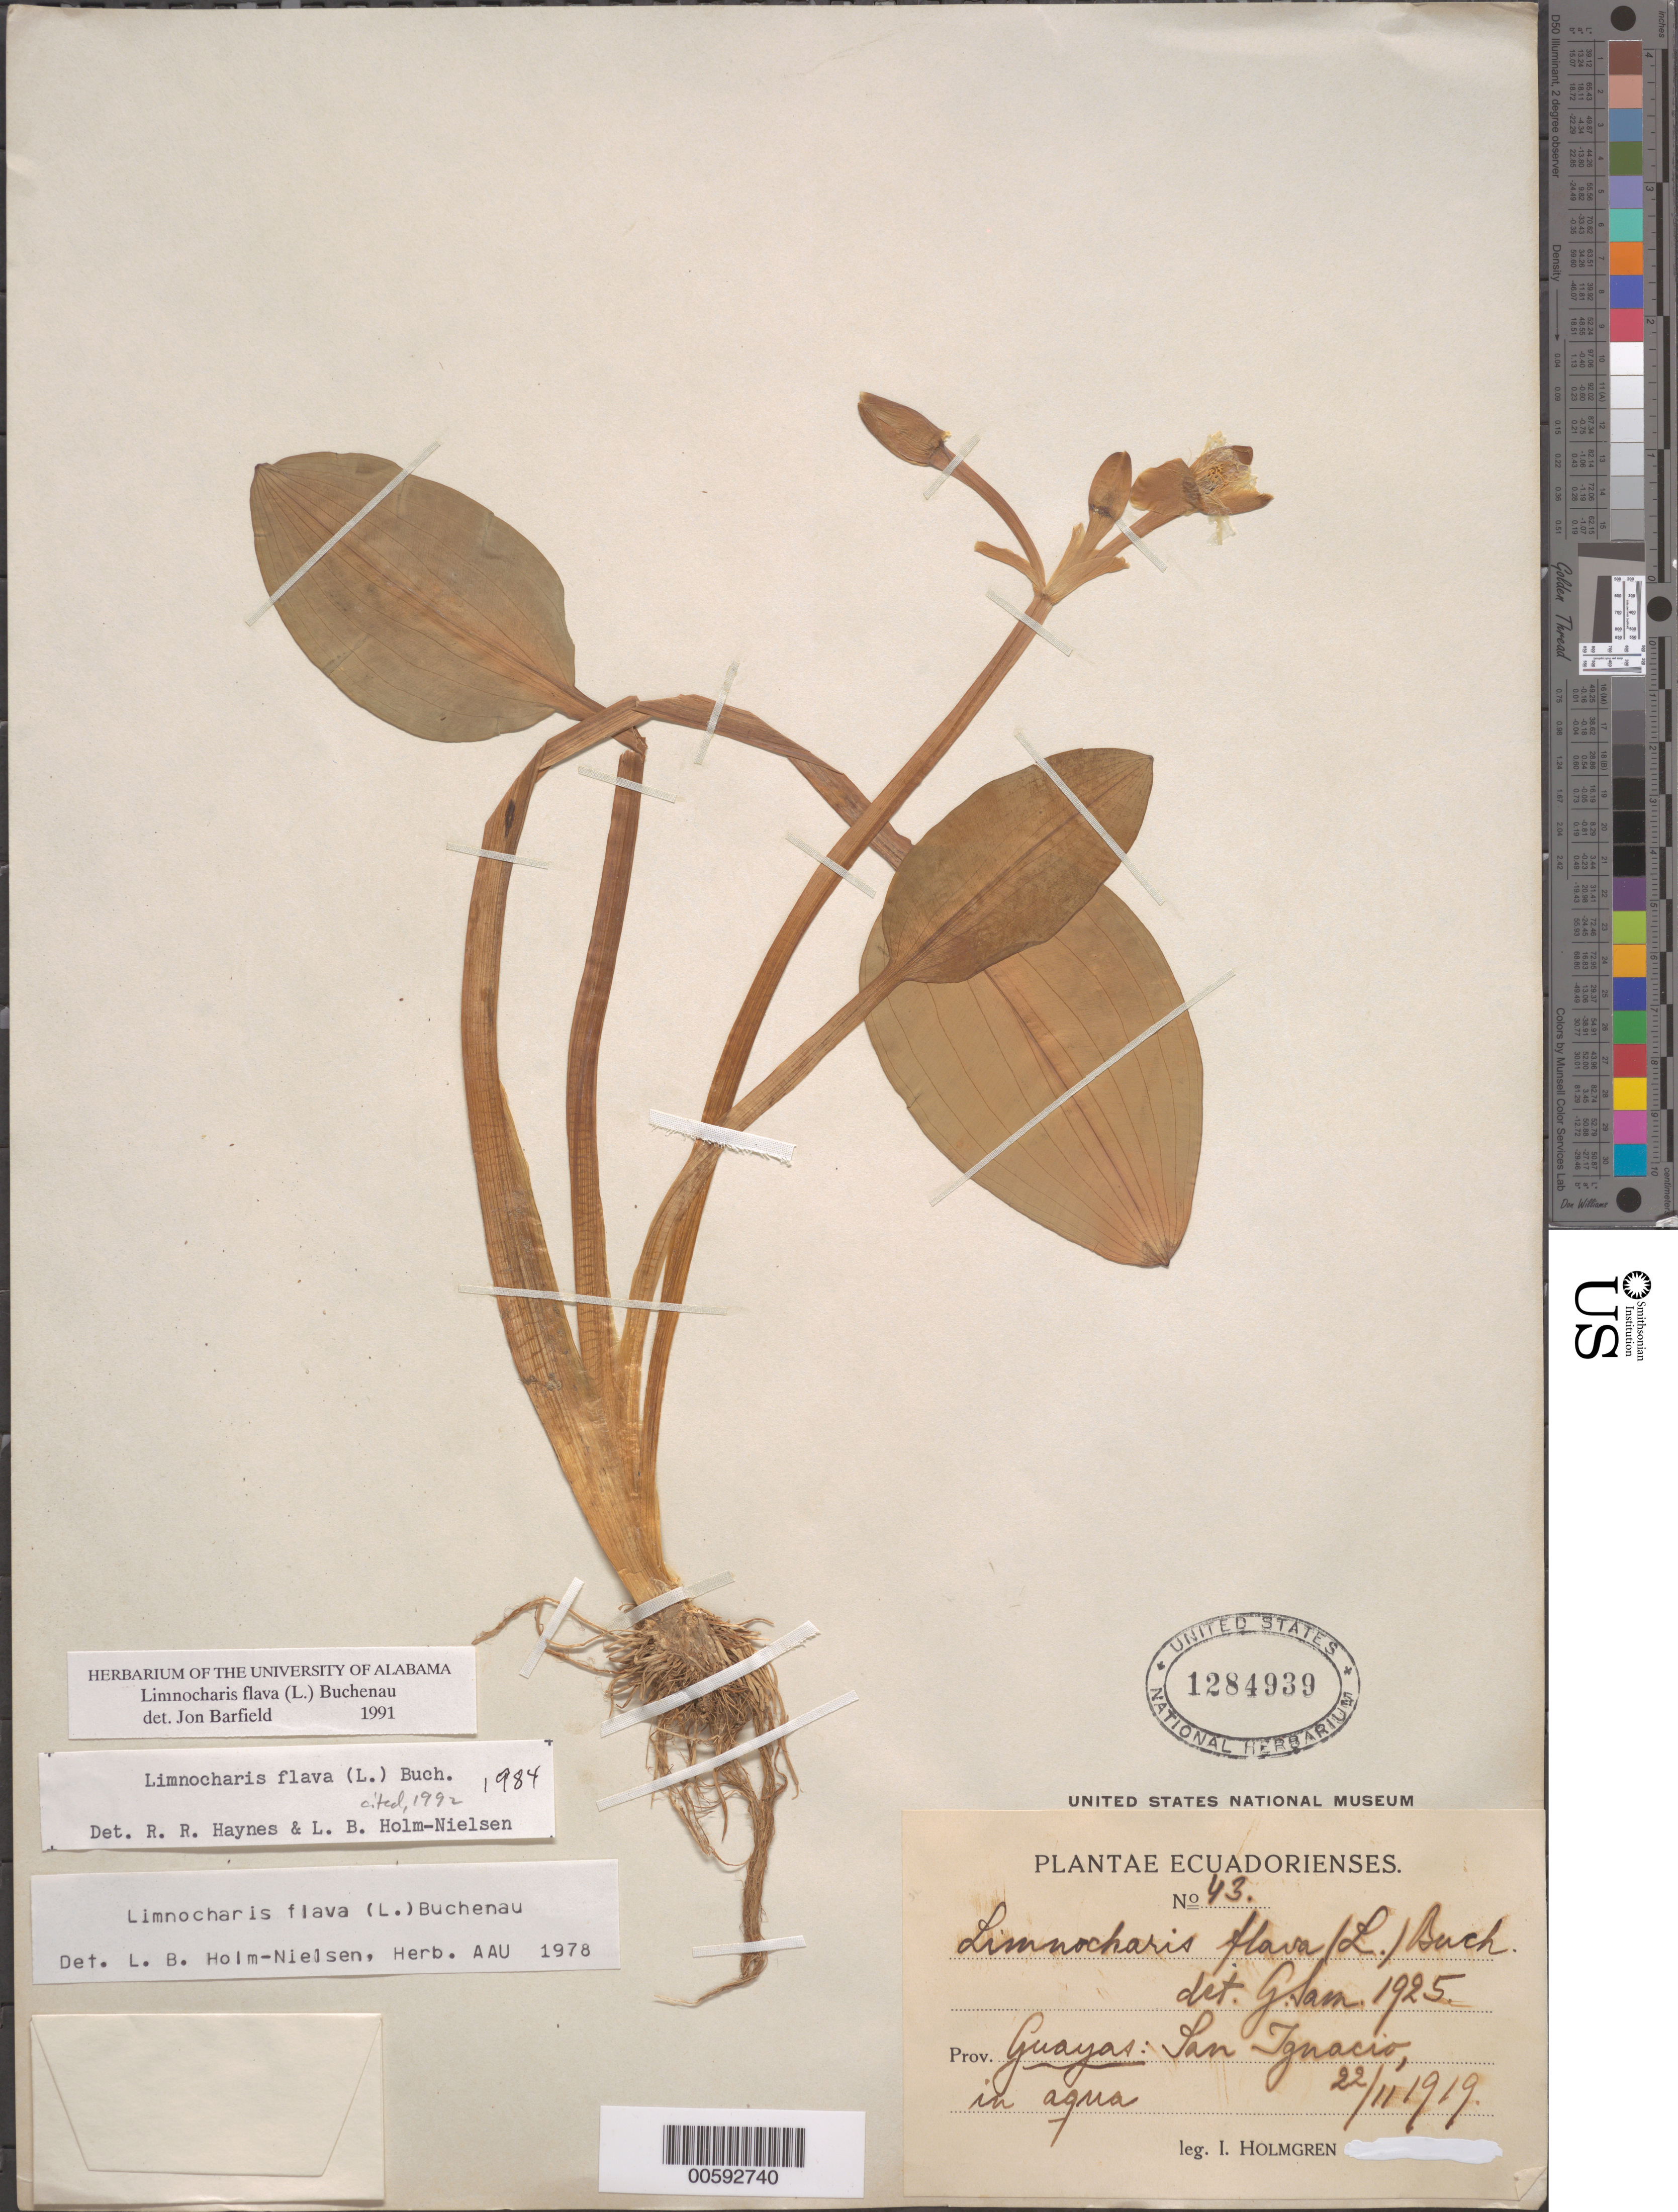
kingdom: Plantae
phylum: Tracheophyta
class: Liliopsida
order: Alismatales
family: Alismataceae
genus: Limnocharis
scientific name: Limnocharis flava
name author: (L.) Buchenau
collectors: I. A. Holmgren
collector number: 43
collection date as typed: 22 Nov 1919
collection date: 1919-11-22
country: Ecuador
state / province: Guayas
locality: San Ignacio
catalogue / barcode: US 1284939